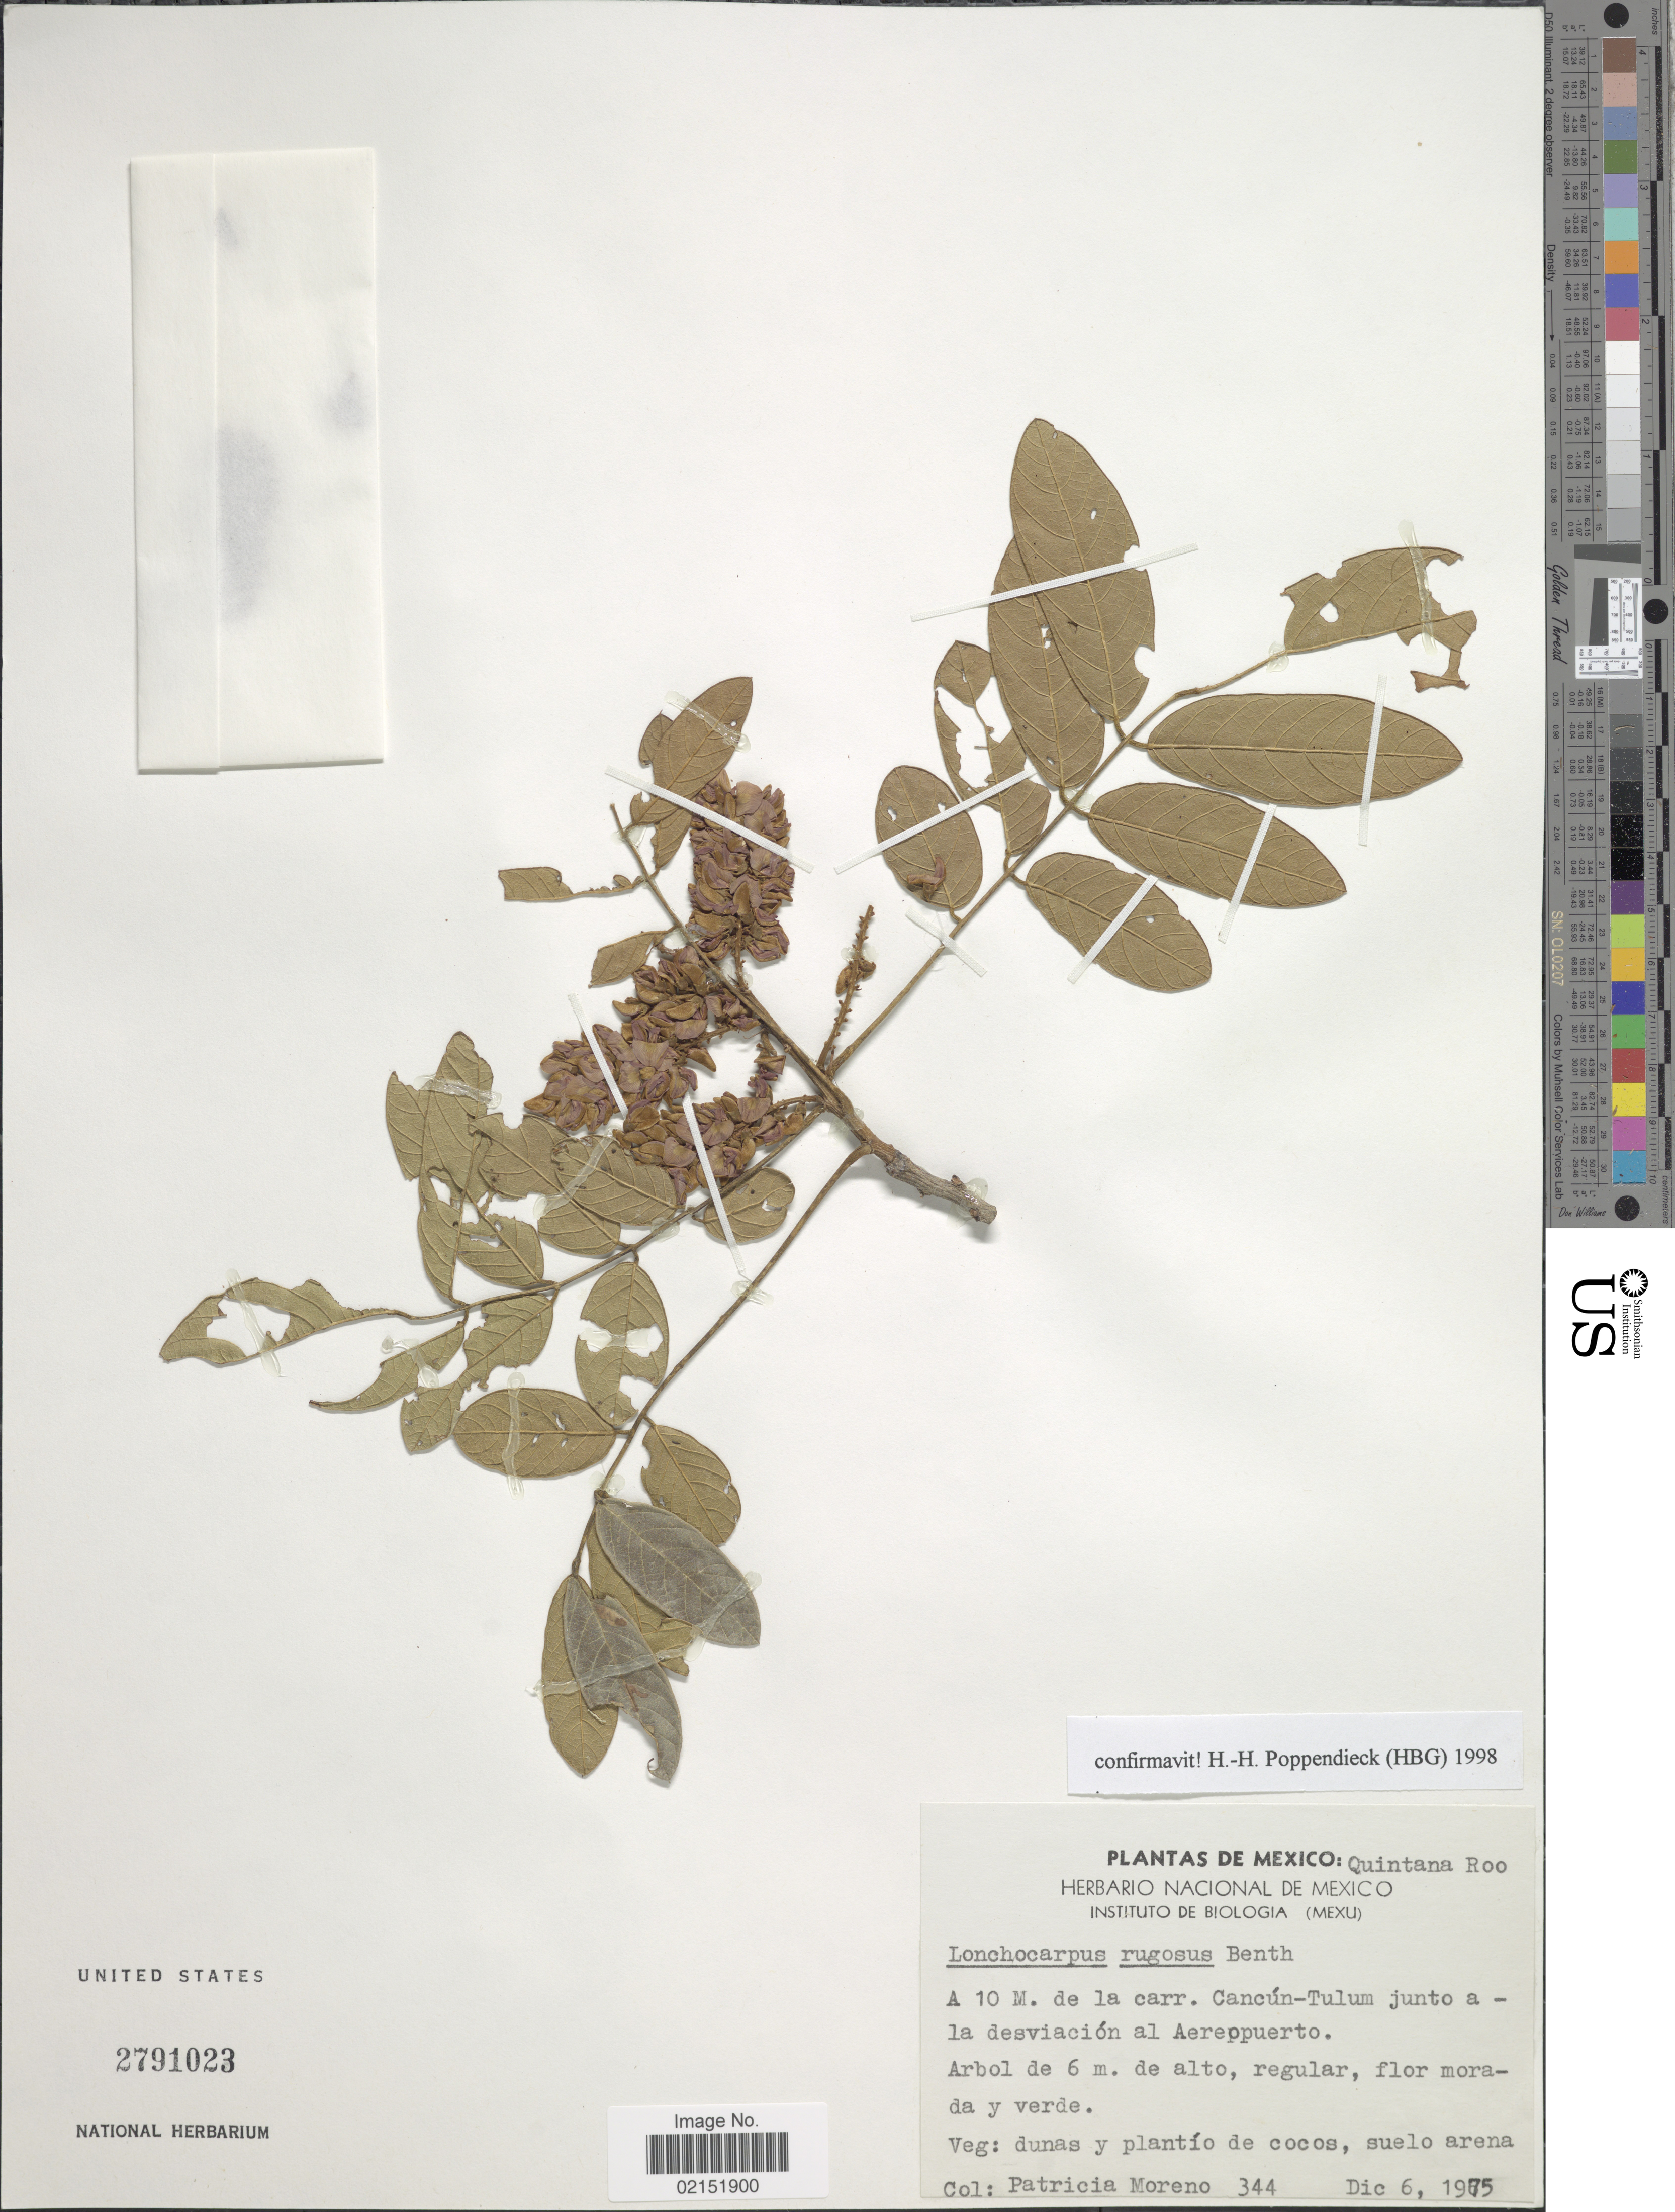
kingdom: Plantae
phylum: Tracheophyta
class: Magnoliopsida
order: Fabales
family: Fabaceae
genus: Lonchocarpus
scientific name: Lonchocarpus rugosus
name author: Benth.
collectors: P. Moreno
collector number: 344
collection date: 1975-12-06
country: Mexico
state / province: Quintana Roo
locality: A 10 M. de carr. Cancun-Tulum junto a la desviacion al Aereopuerto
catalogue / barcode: US 2791023